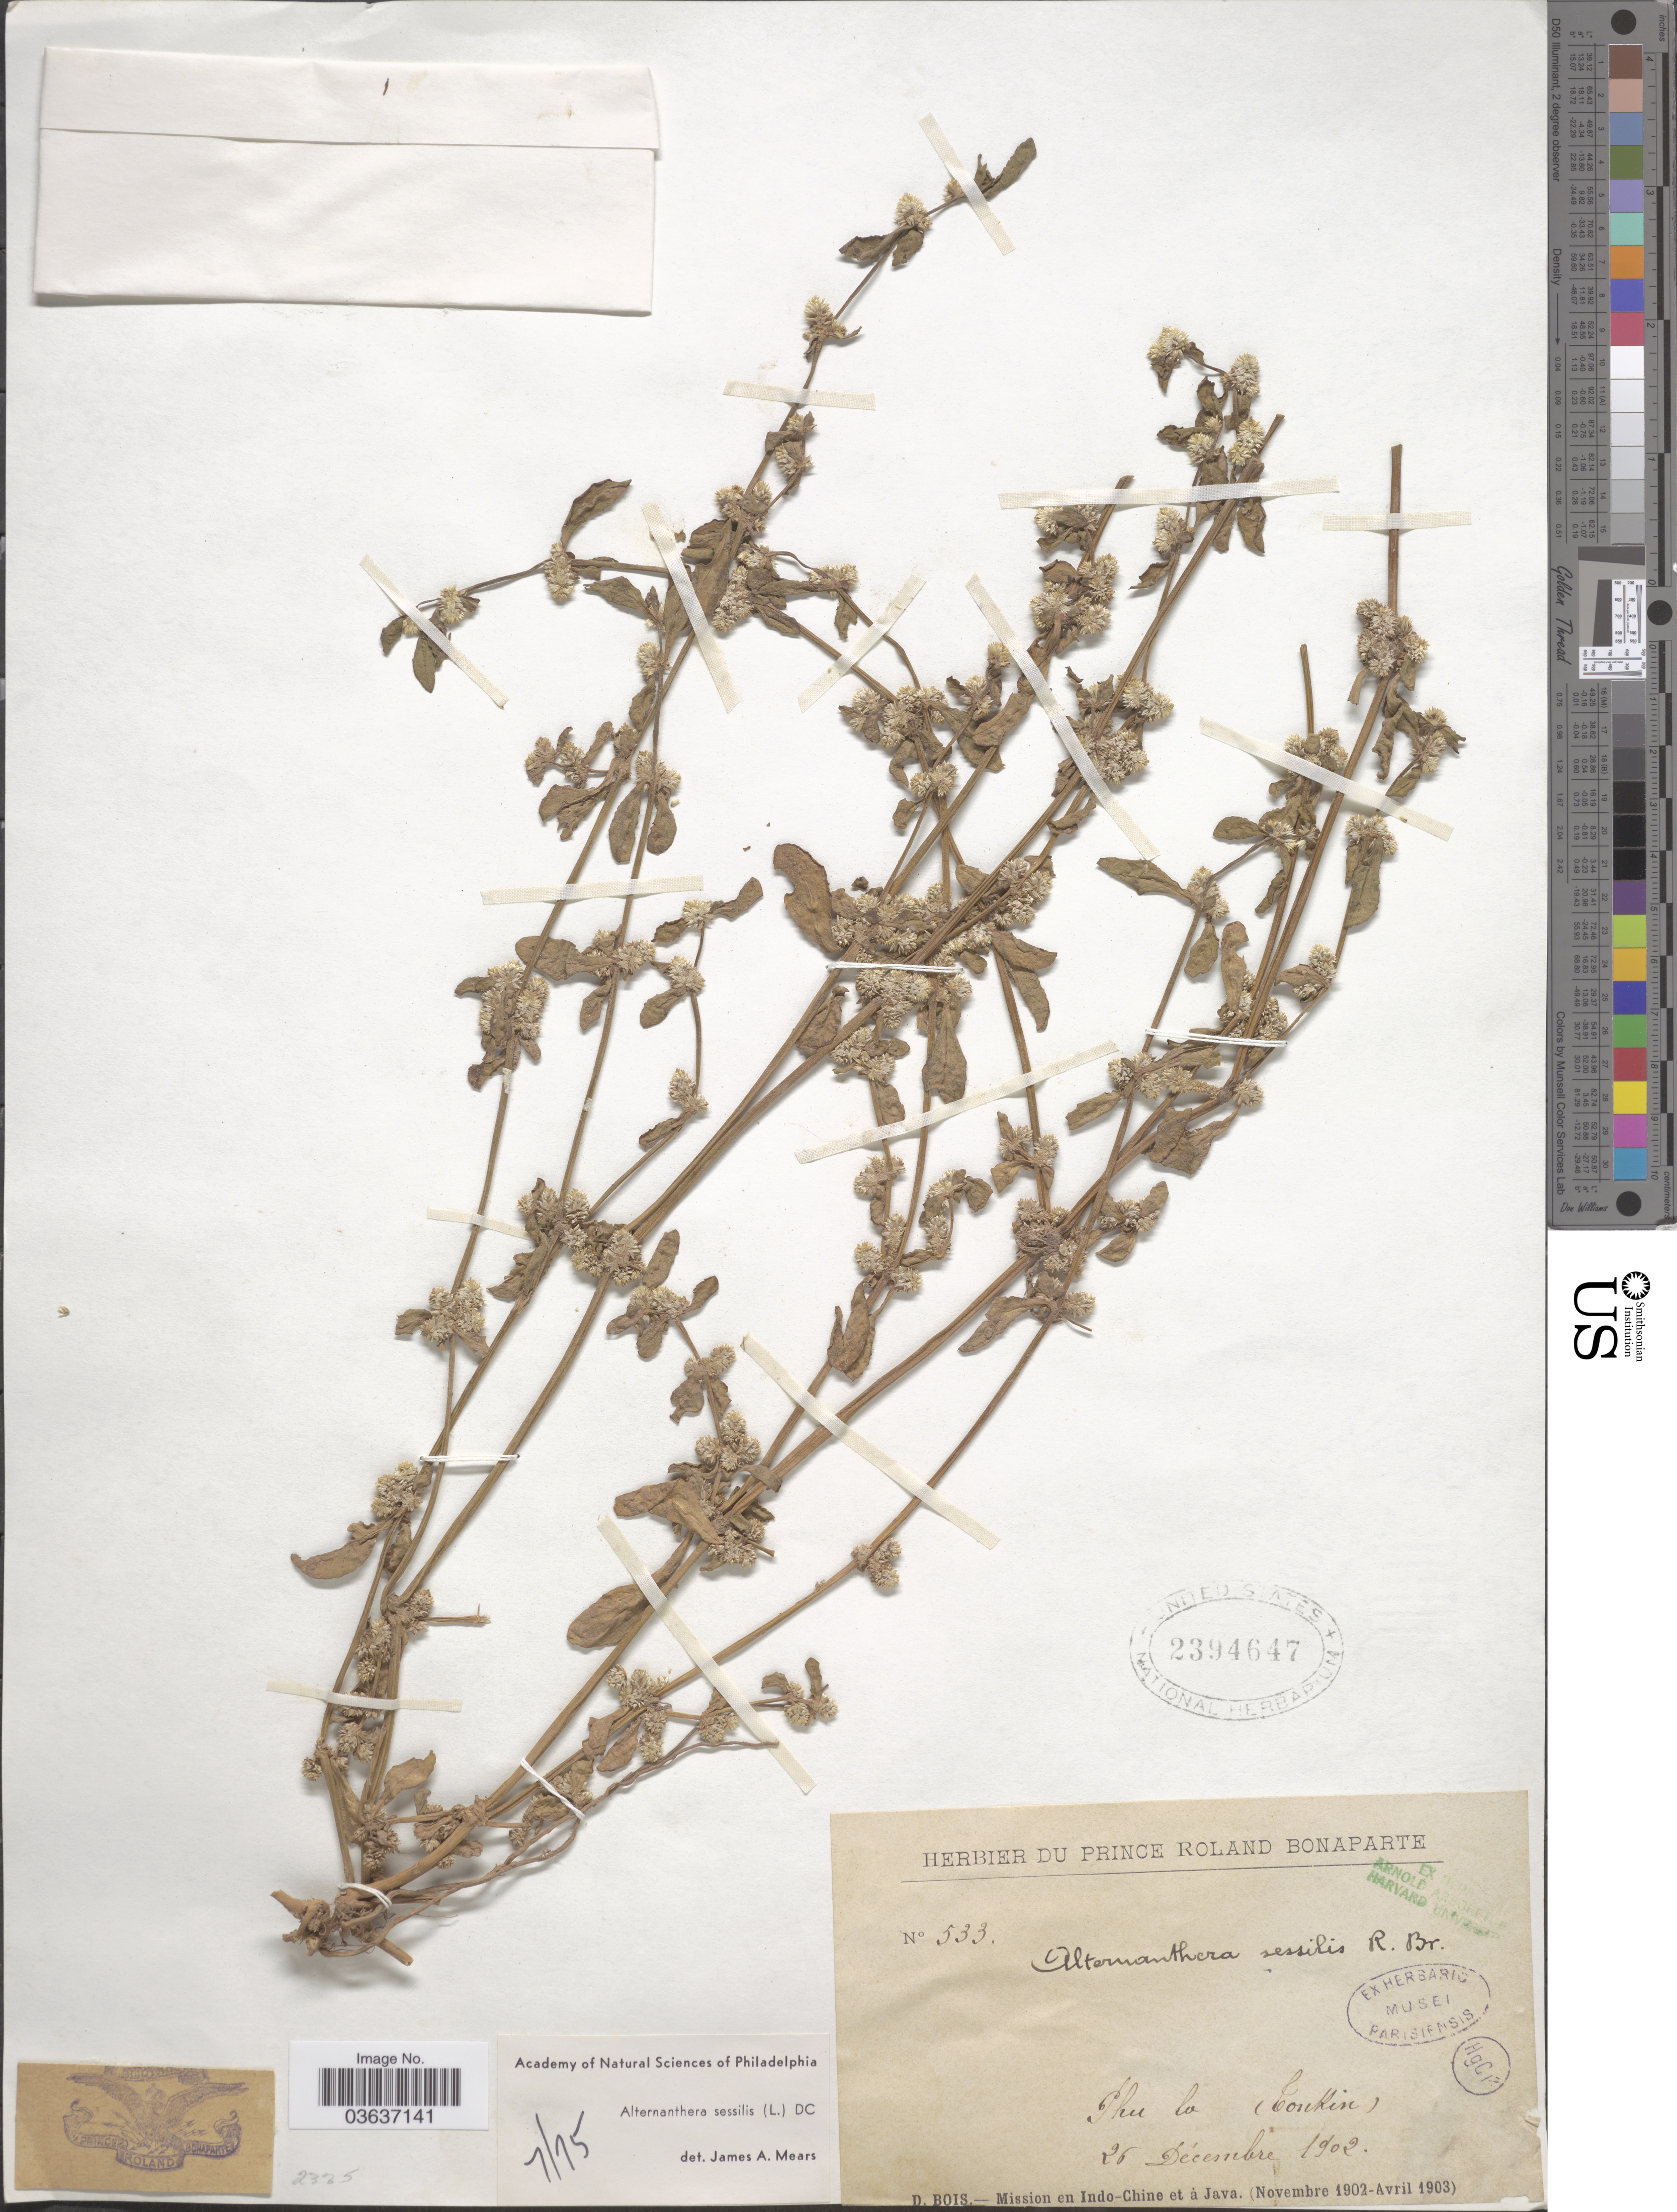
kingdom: Plantae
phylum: Tracheophyta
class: Magnoliopsida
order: Caryophyllales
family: Amaranthaceae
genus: Alternanthera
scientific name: Alternanthera sessilis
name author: (L.) DC.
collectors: D. Bois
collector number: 533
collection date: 1902-12-26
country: Vietnam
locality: Phu lo (Tonkin). Indo-Chine et á Java.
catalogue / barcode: US 2394647